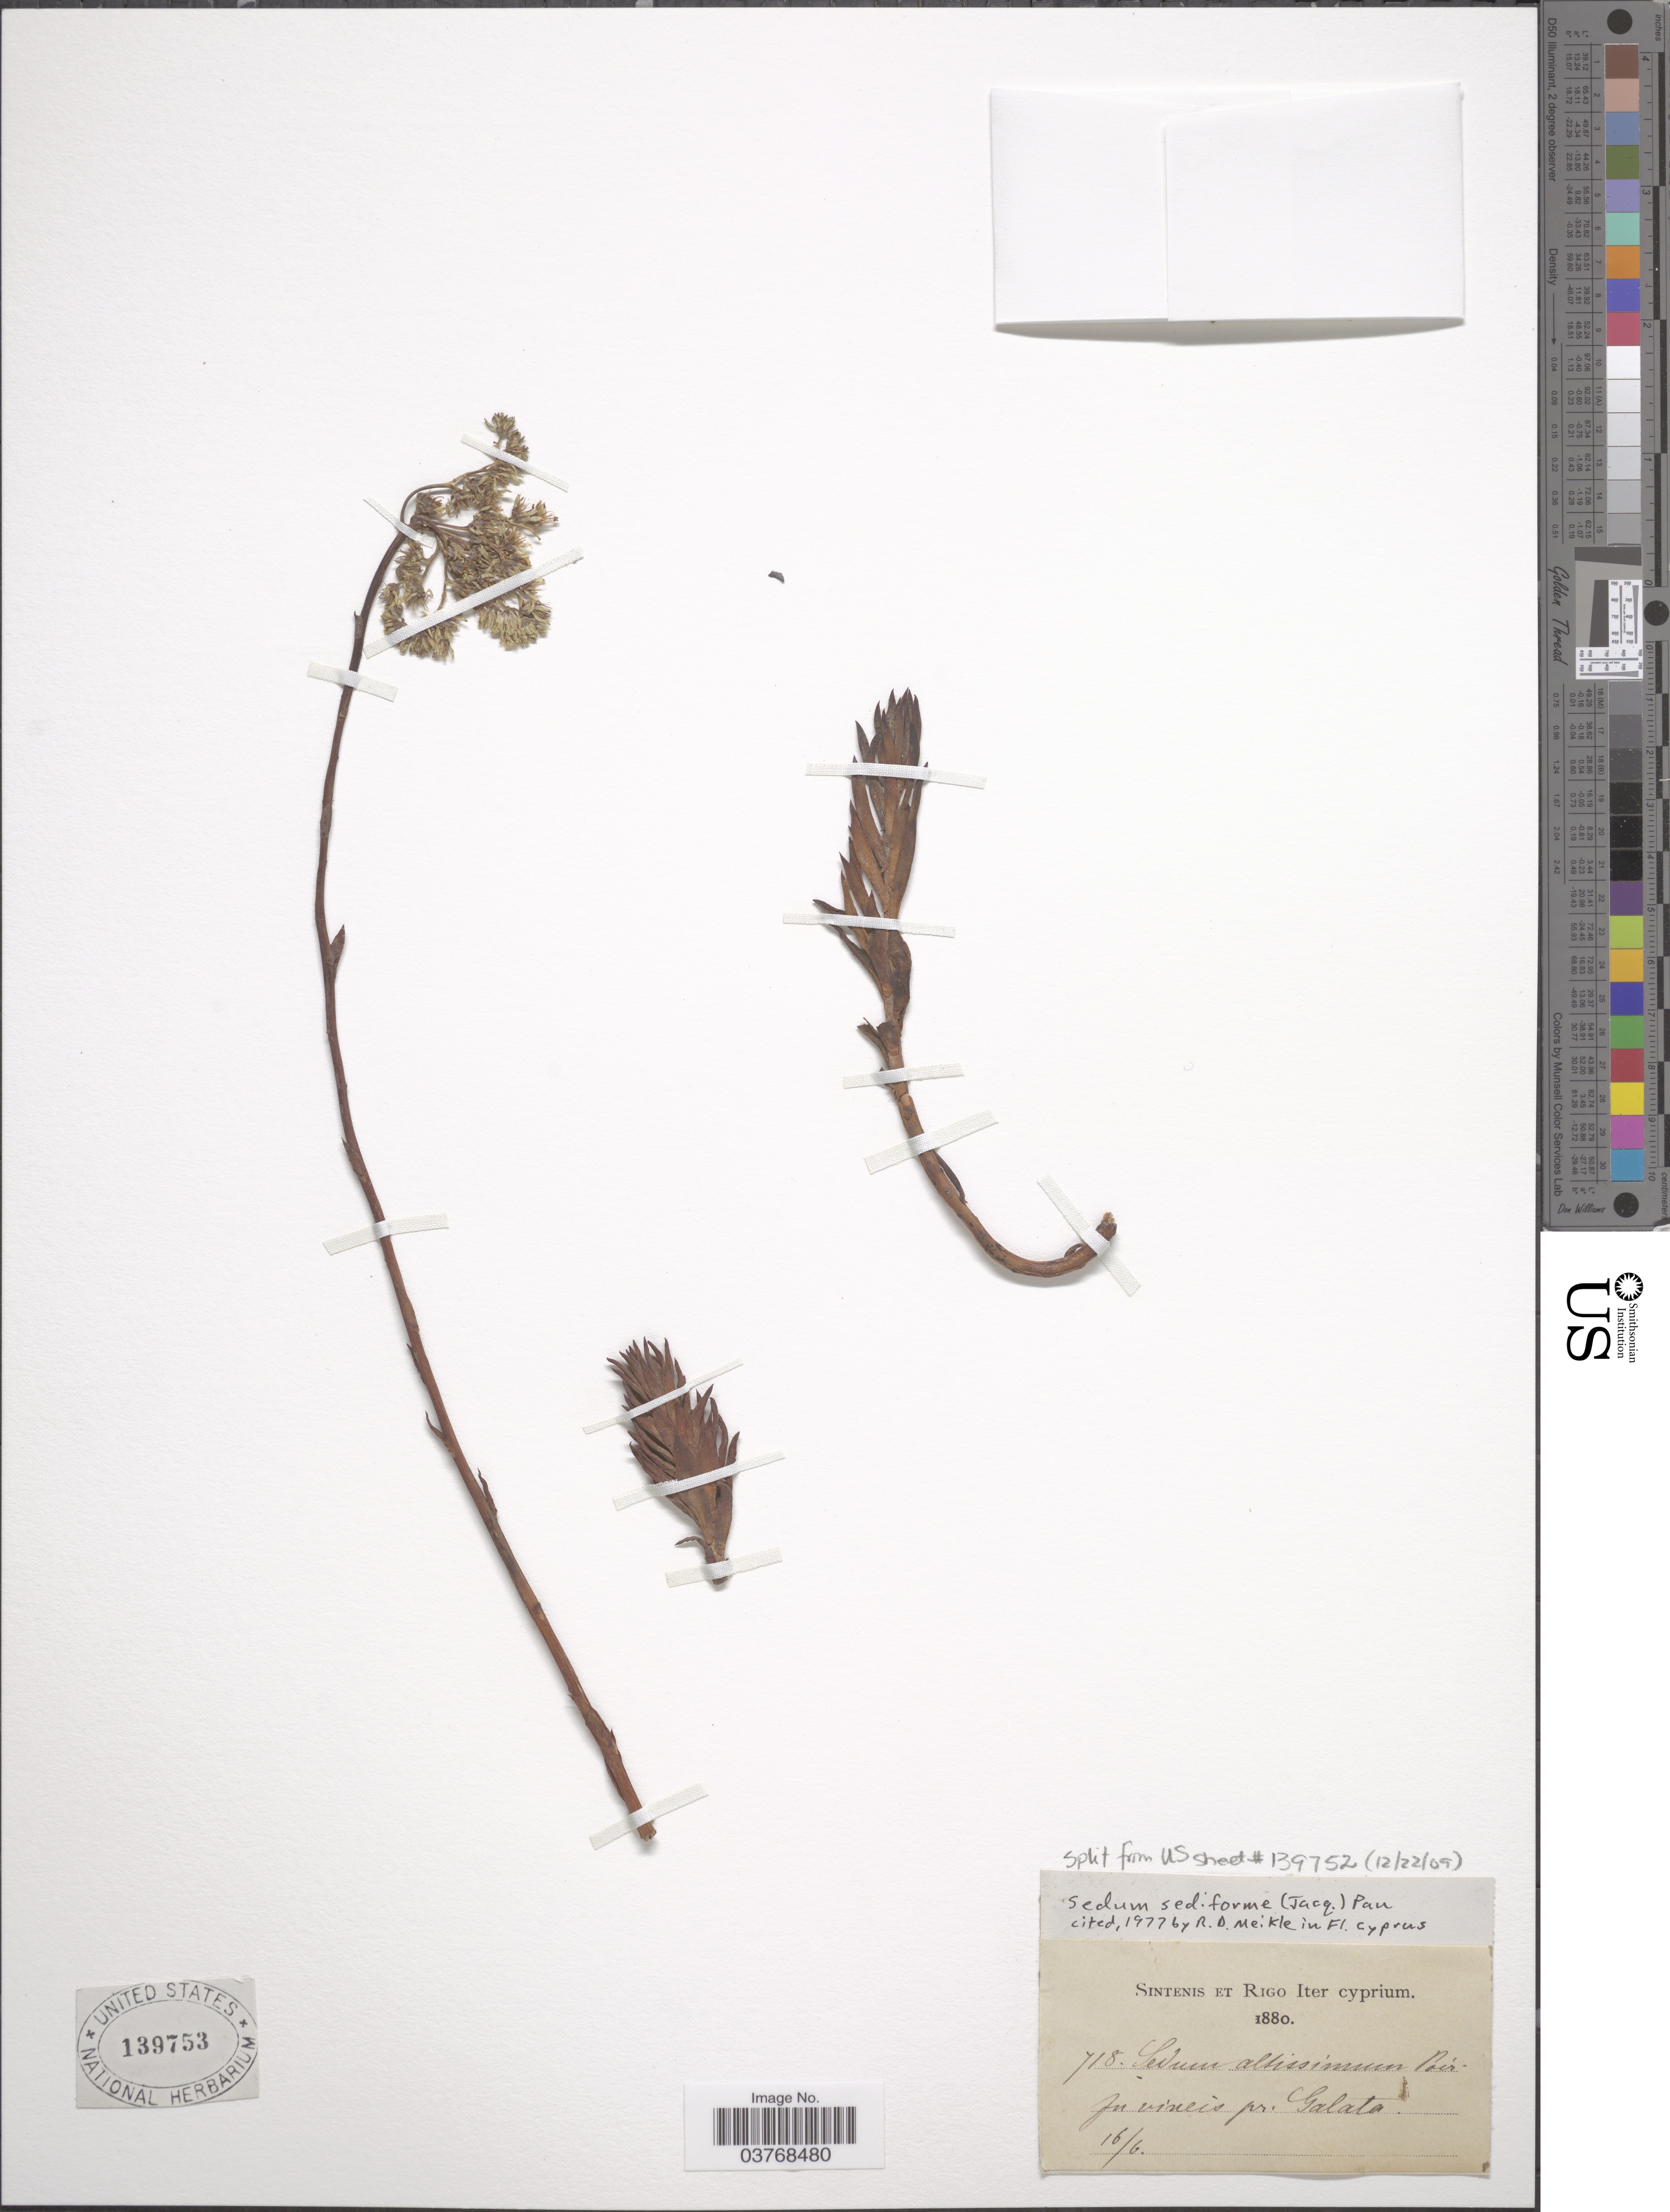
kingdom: Plantae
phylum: Tracheophyta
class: Magnoliopsida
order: Saxifragales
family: Crassulaceae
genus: Petrosedum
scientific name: Petrosedum sediforme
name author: (Jacq.) Grulich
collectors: P. Sintenis & -- Rigo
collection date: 1880-06-16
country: Cyprus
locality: Iter cyprium. Pr. Galata.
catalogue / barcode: US 139753